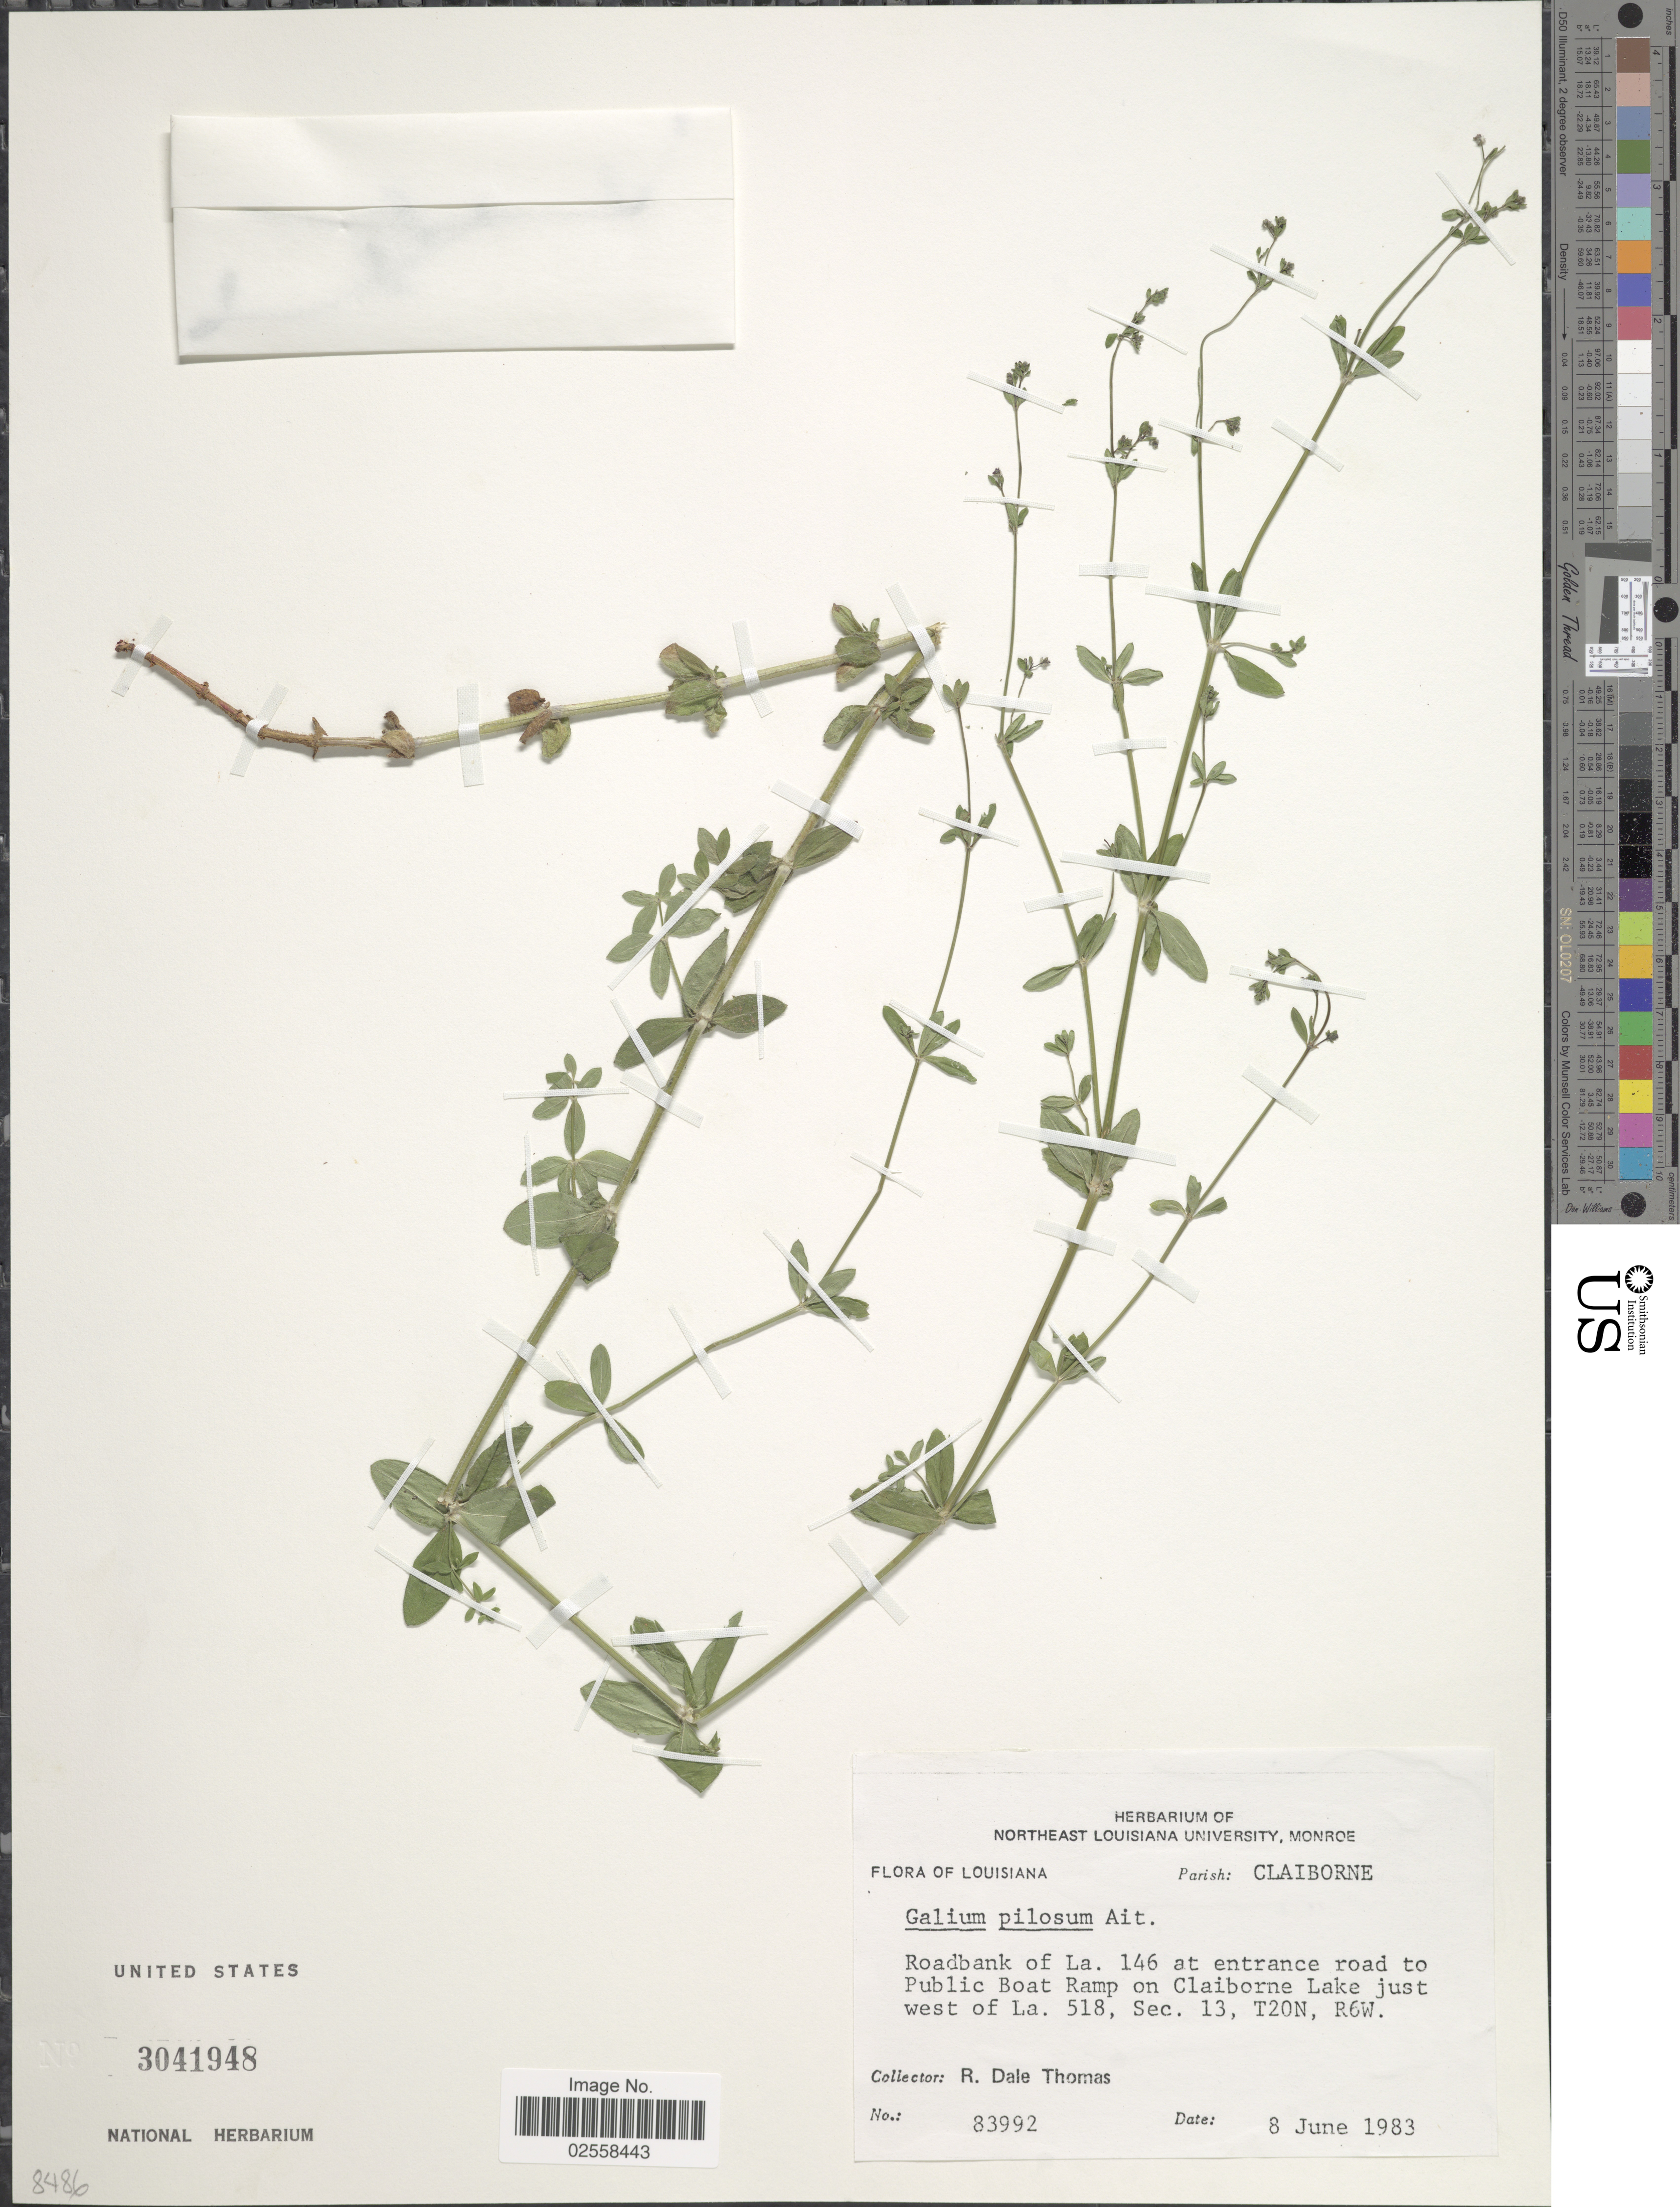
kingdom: Plantae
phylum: Tracheophyta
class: Magnoliopsida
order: Gentianales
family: Rubiaceae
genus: Galium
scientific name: Galium pilosum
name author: Aiton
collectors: R. Thomas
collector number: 83992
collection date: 1983-06-08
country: United States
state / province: Louisiana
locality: Claiborne, Roadbank of La. 146 at entrence road to Public Boat Ramp on Claiborne Lake, just west of La. 518, Sec. 13, T20N, R6W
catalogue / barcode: US 3041948